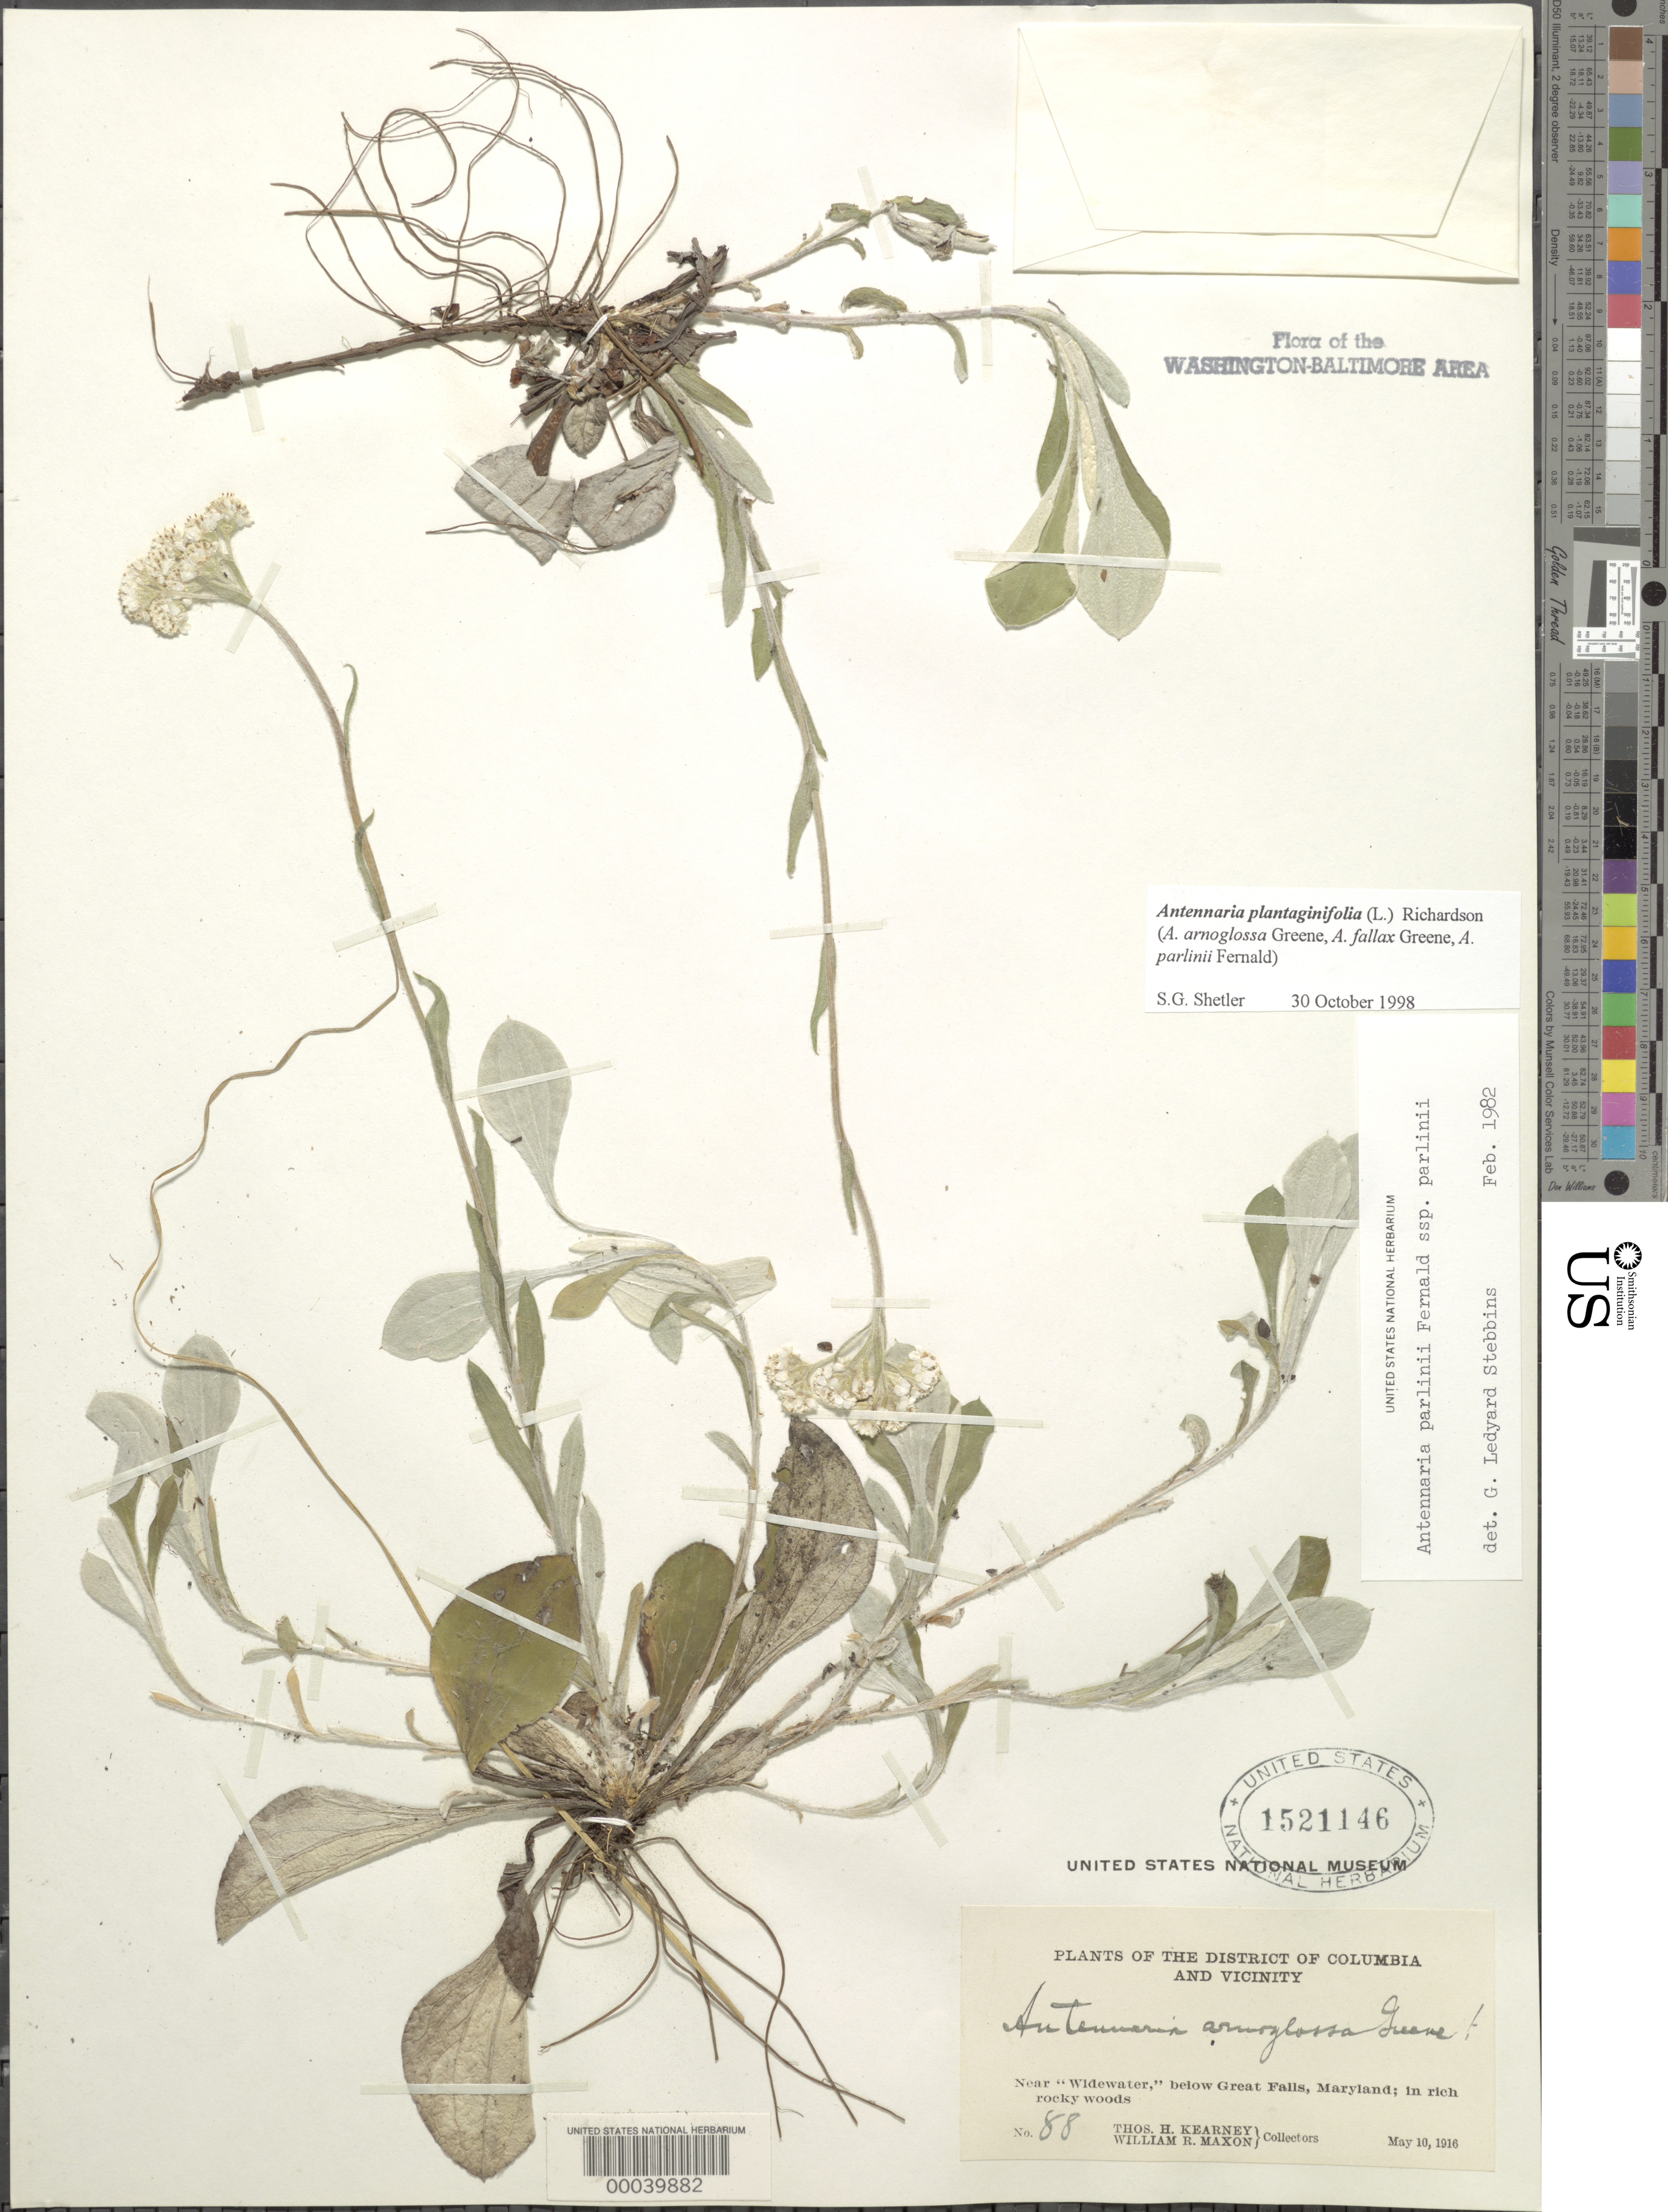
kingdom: Plantae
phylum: Tracheophyta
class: Magnoliopsida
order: Asterales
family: Asteraceae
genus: Antennaria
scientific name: Antennaria plantaginifolia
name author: (L.) Richardson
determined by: Stebbins, G. L.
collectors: T. H. Kearney & W. R. Maxon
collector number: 88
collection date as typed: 10 May 1916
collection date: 1916-05-10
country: United States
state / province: Maryland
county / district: Montgomery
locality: Near Widewater below Great Falls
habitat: Rich rocky woods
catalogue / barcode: US 1521146